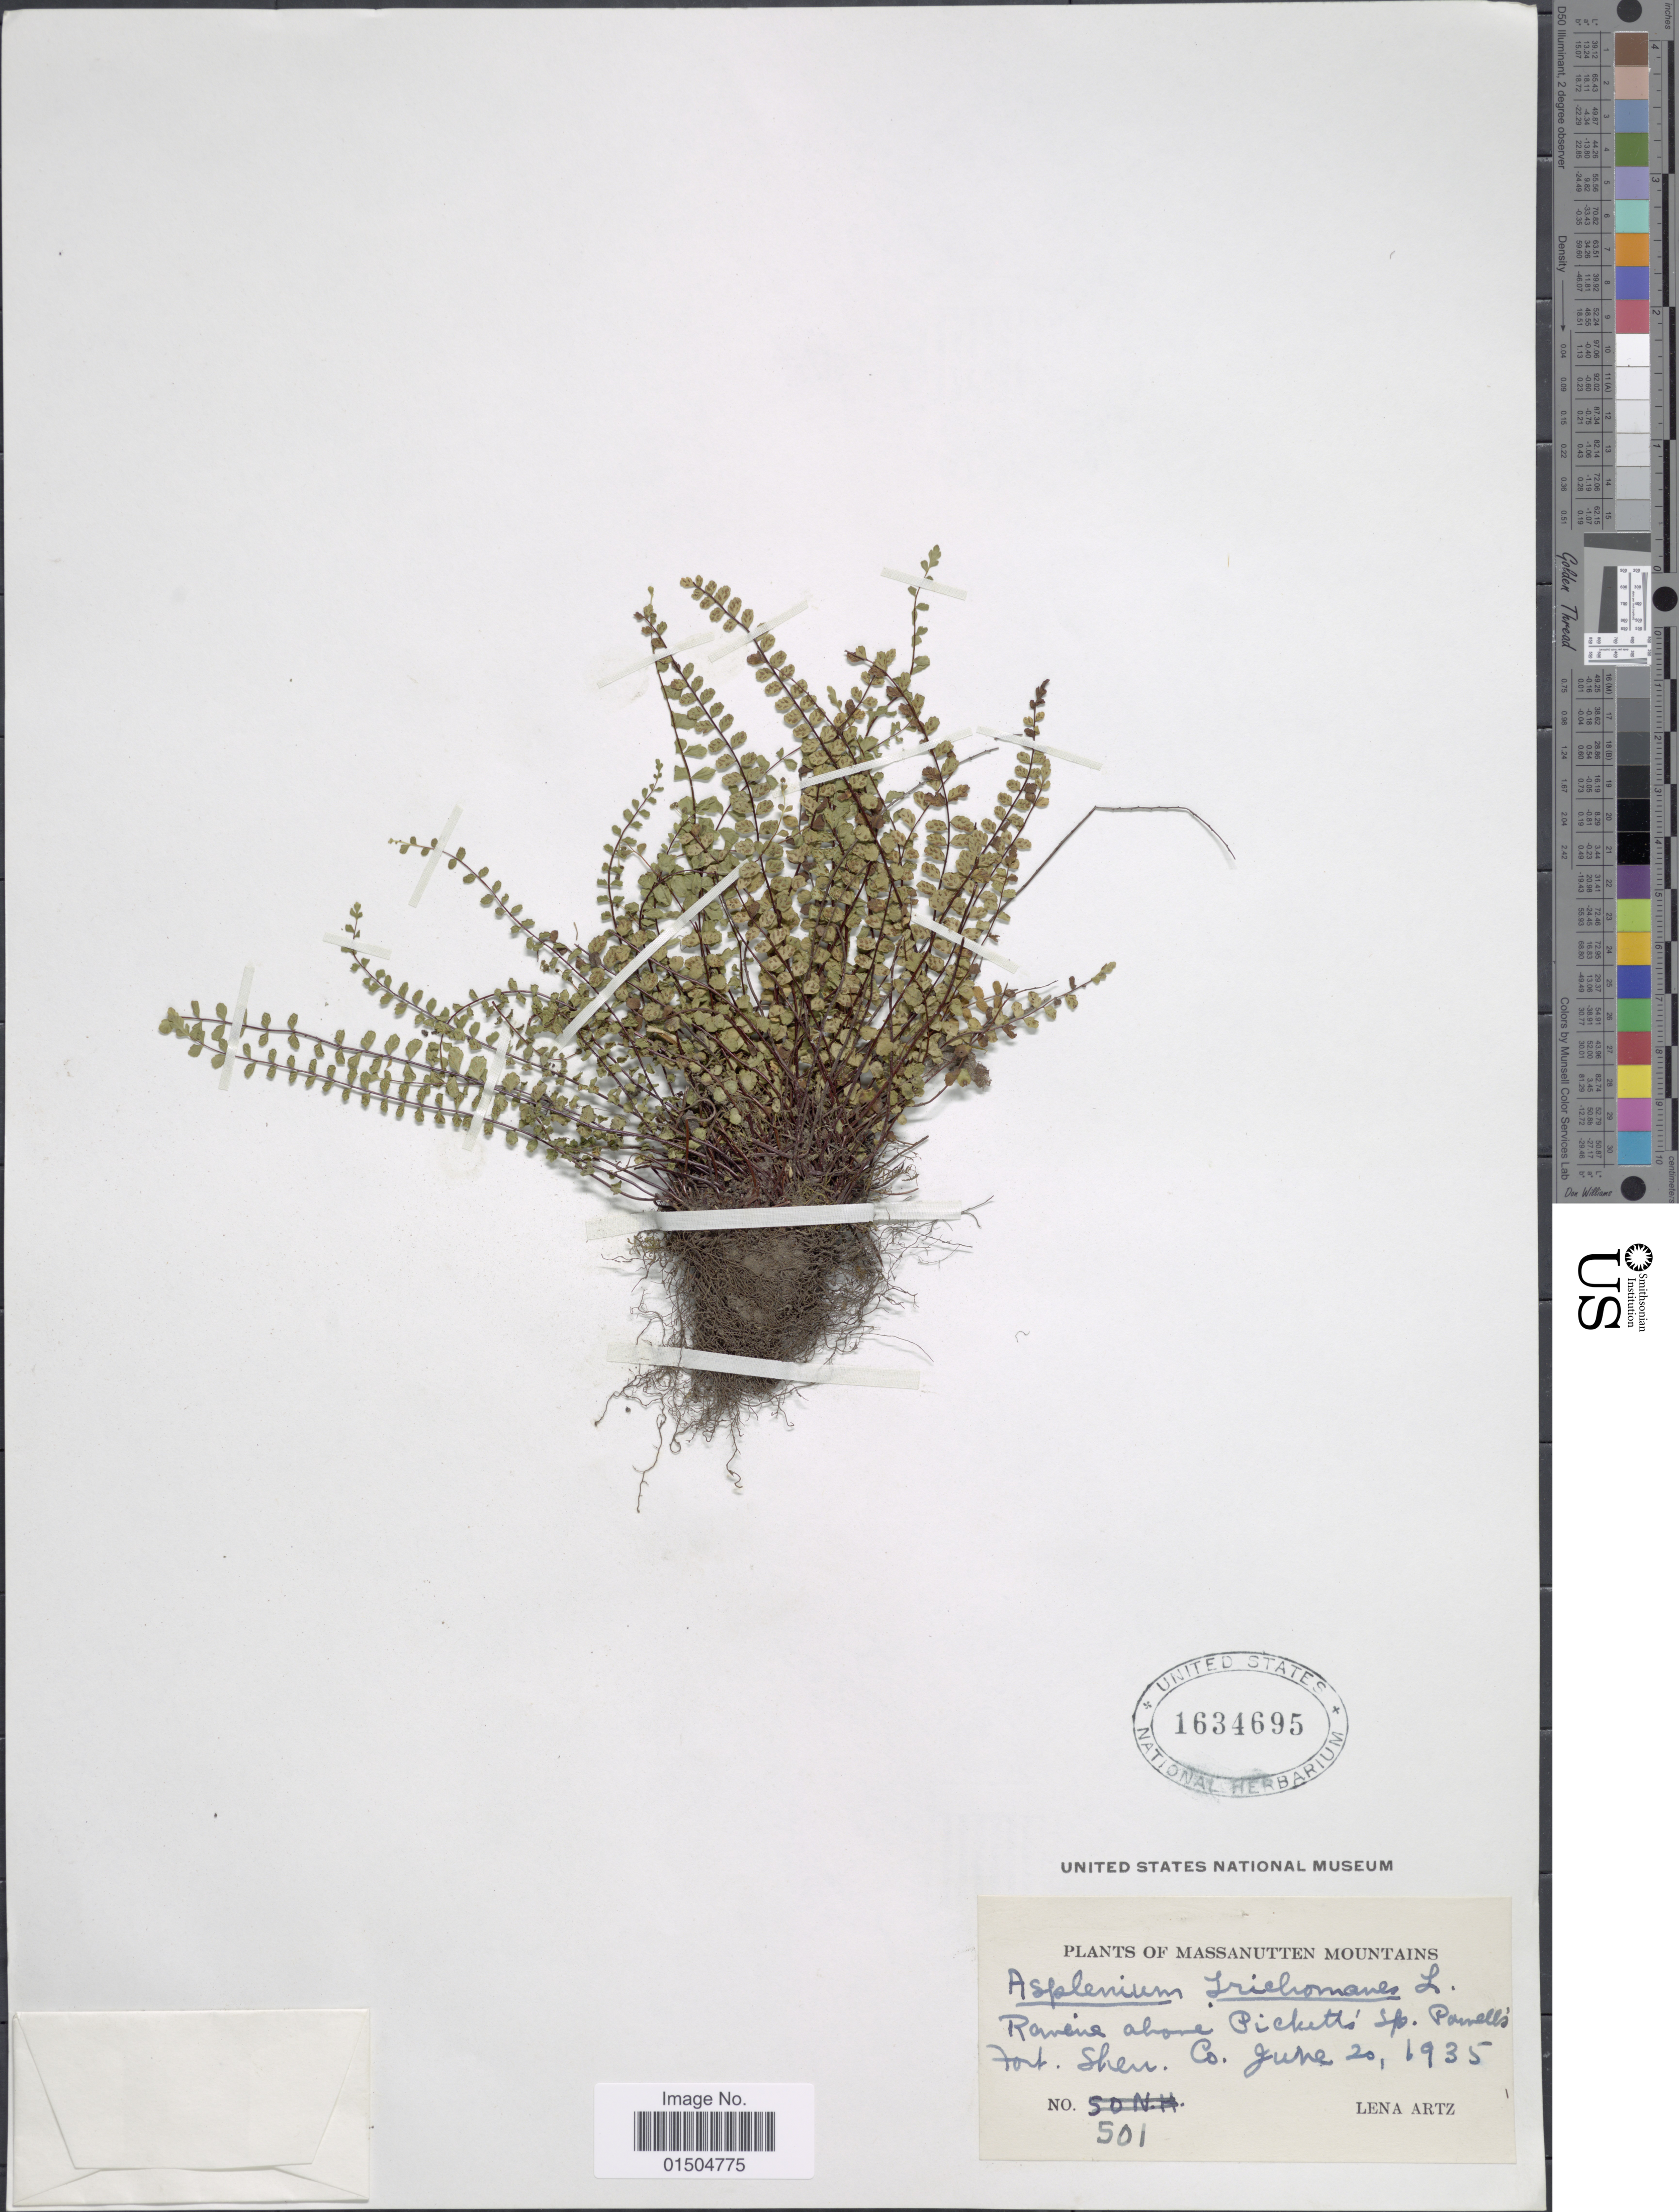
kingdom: Plantae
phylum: Tracheophyta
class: Polypodiopsida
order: Polypodiales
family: Aspleniaceae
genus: Asplenium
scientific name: Asplenium trichomanes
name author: L.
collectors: L. Artz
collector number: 501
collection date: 1935-06-20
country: United States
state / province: Virginia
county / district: Shenandoah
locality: Massanutten Mountains. Ravine above Pickett's Sp. Powell's Fort. Shen. Co.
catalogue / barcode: US 1634695